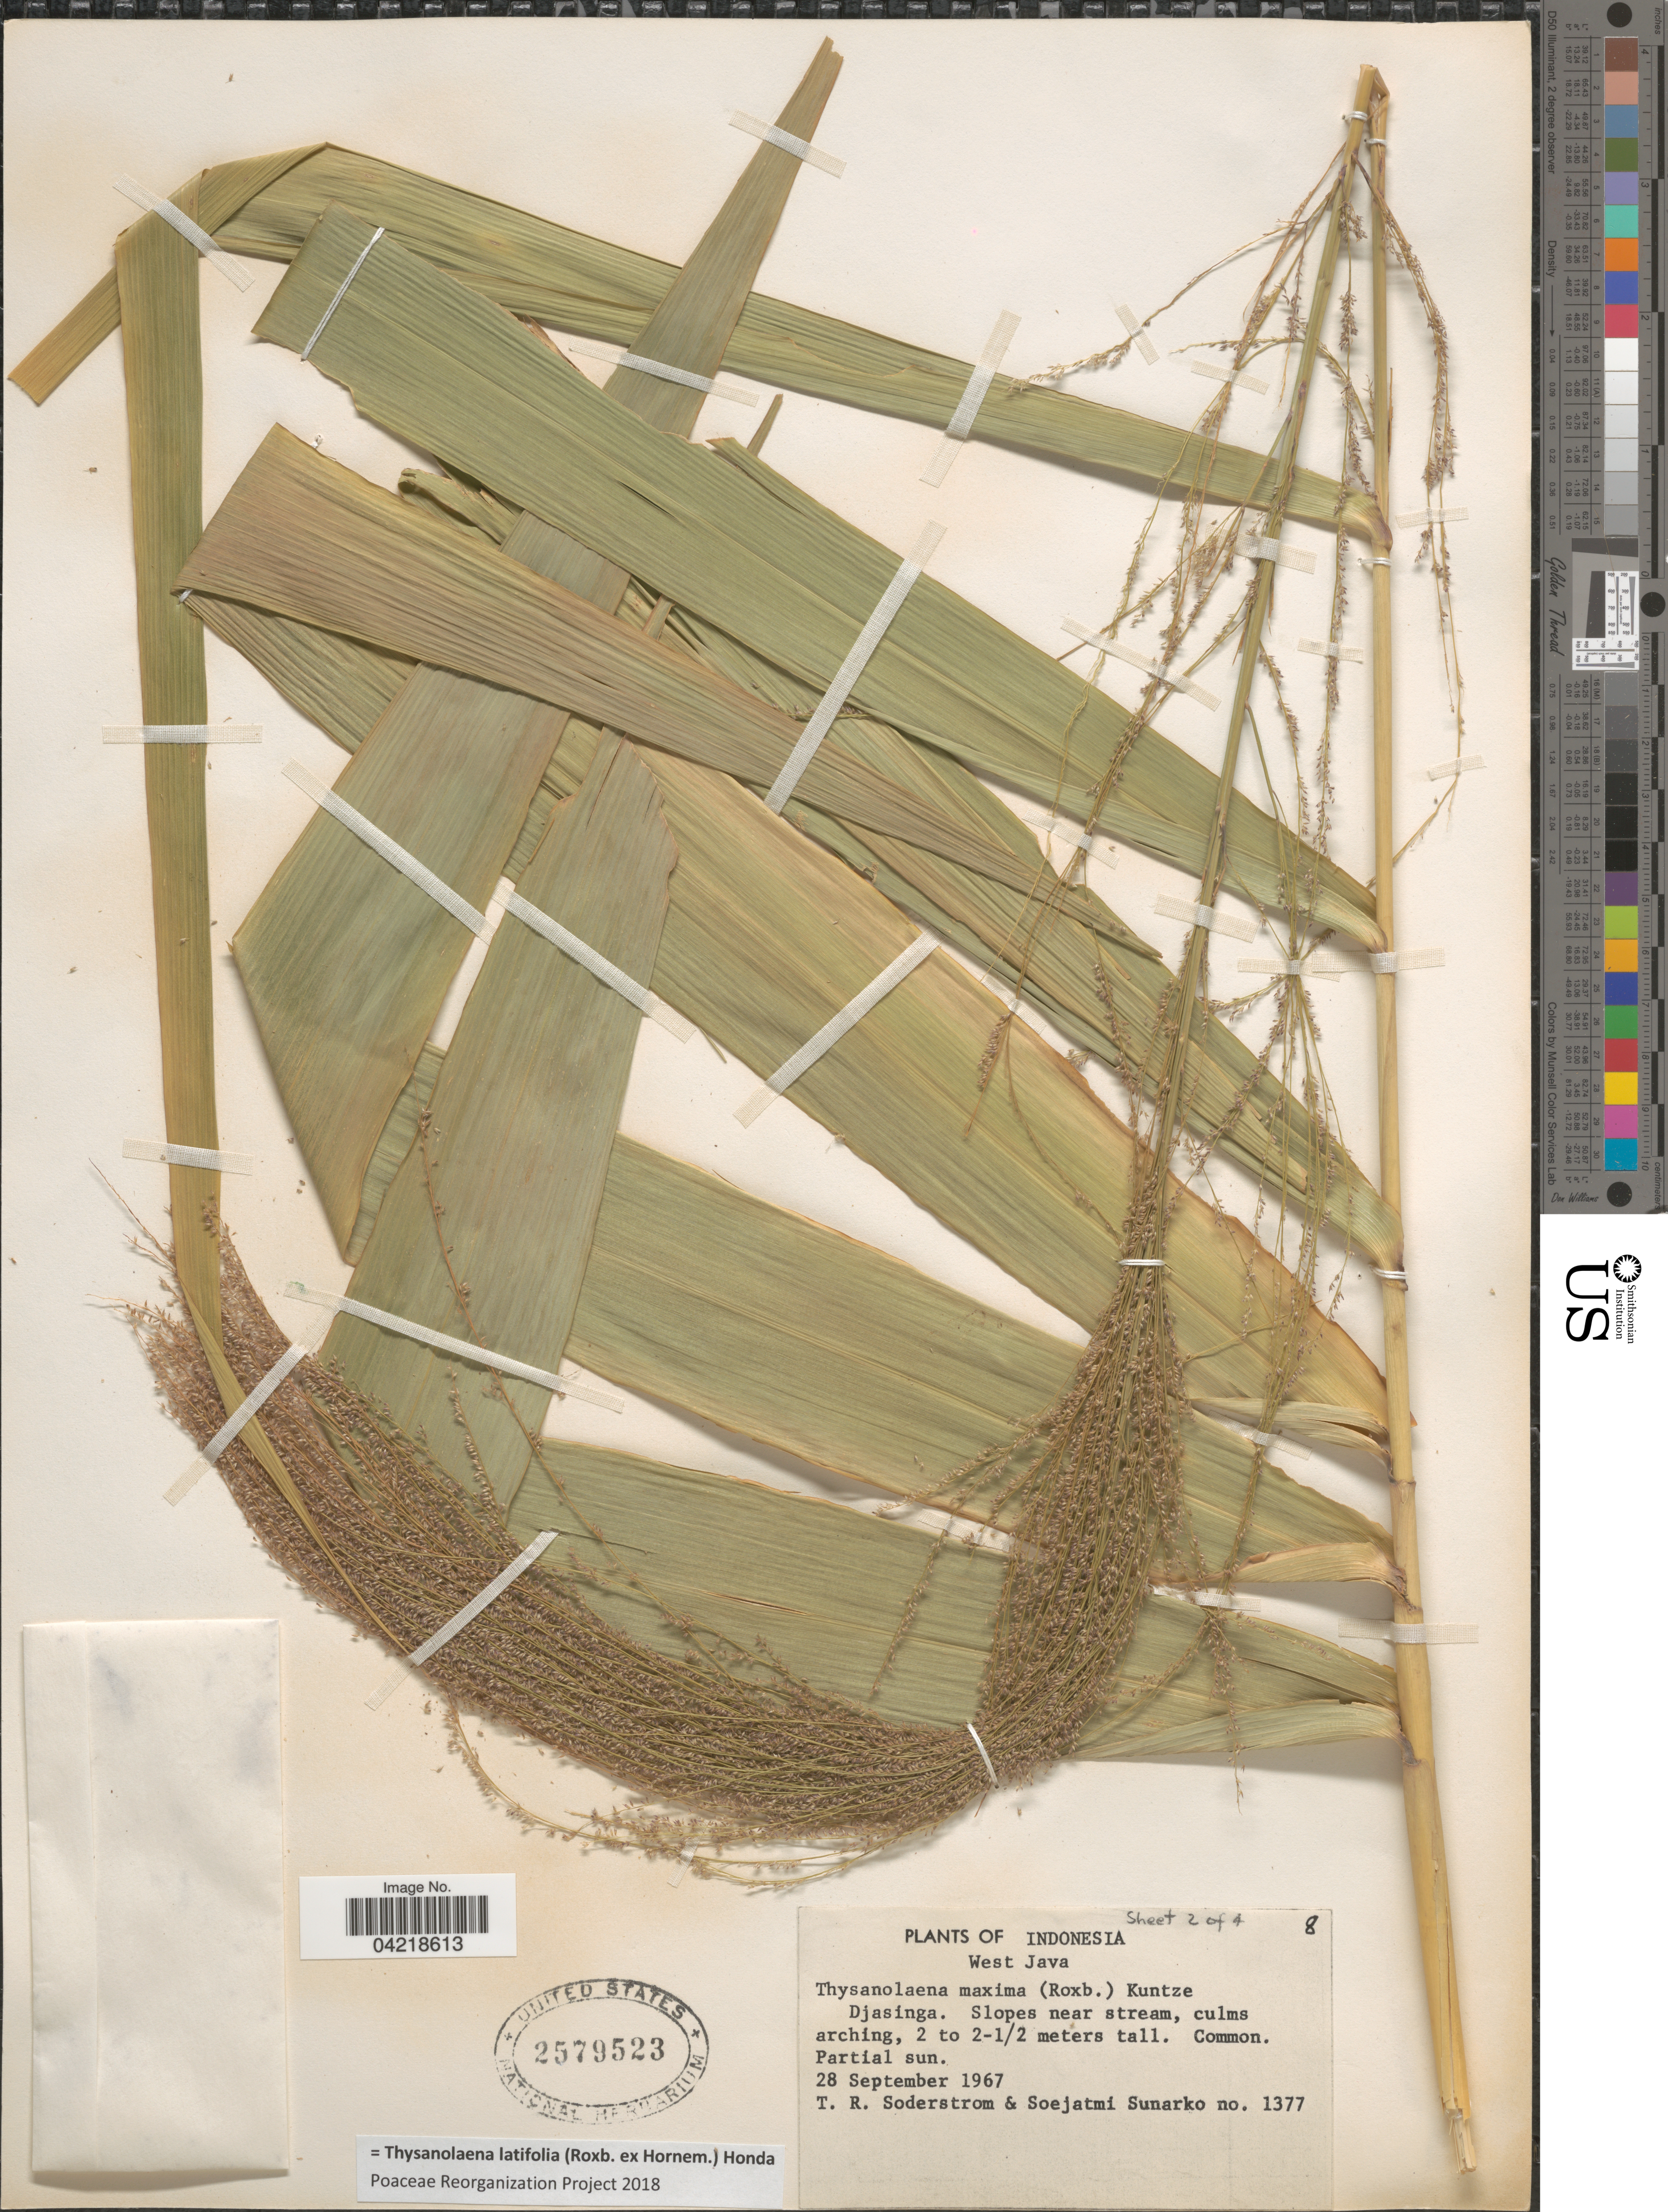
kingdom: Plantae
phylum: Tracheophyta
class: Liliopsida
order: Poales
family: Poaceae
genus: Thysanolaena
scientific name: Thysanolaena latifolia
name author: (Roxb. ex Hornem.) Honda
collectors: T. R. Soderstrom & S. Sunarko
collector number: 1377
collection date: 1967-09-28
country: Indonesia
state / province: Java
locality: West Java. Djasinga.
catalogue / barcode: US 2579523